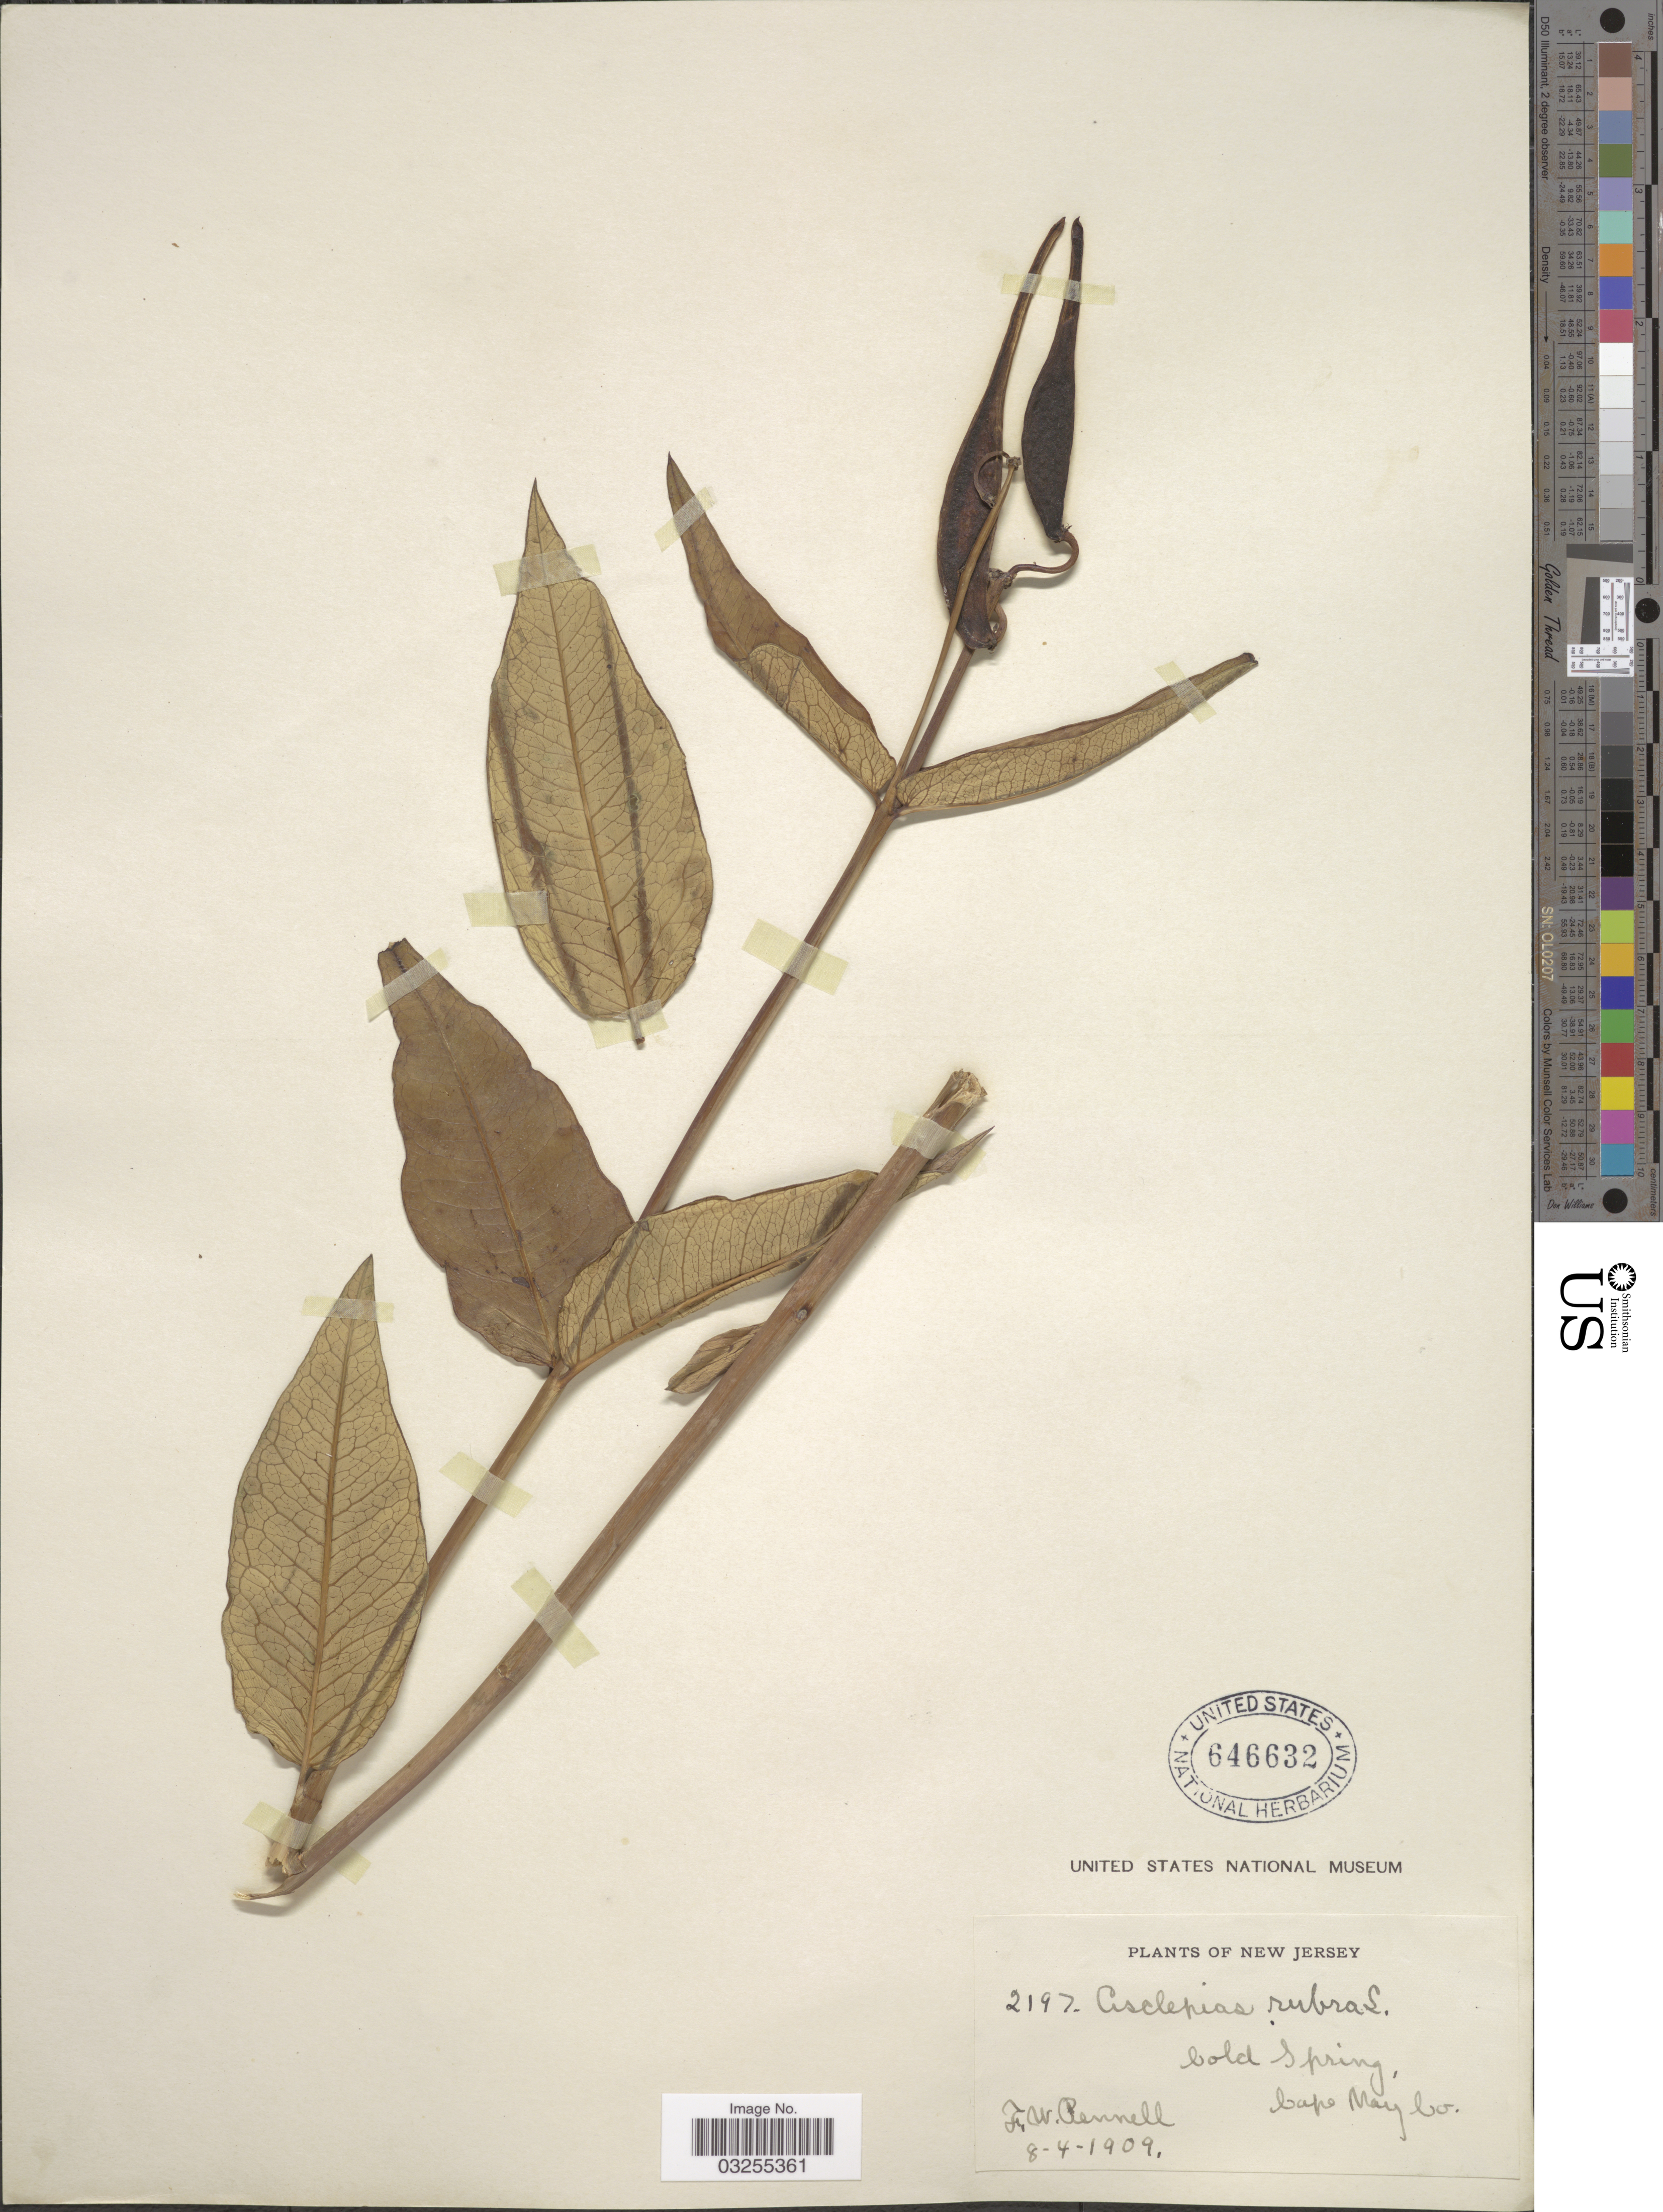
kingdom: Plantae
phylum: Tracheophyta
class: Magnoliopsida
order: Gentianales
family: Apocynaceae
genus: Asclepias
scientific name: Asclepias rubra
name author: L.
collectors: F. W. Pennell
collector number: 2197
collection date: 1909-08-04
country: United States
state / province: New Jersey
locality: Cold Spring, Cape May Co.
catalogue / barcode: US 646632